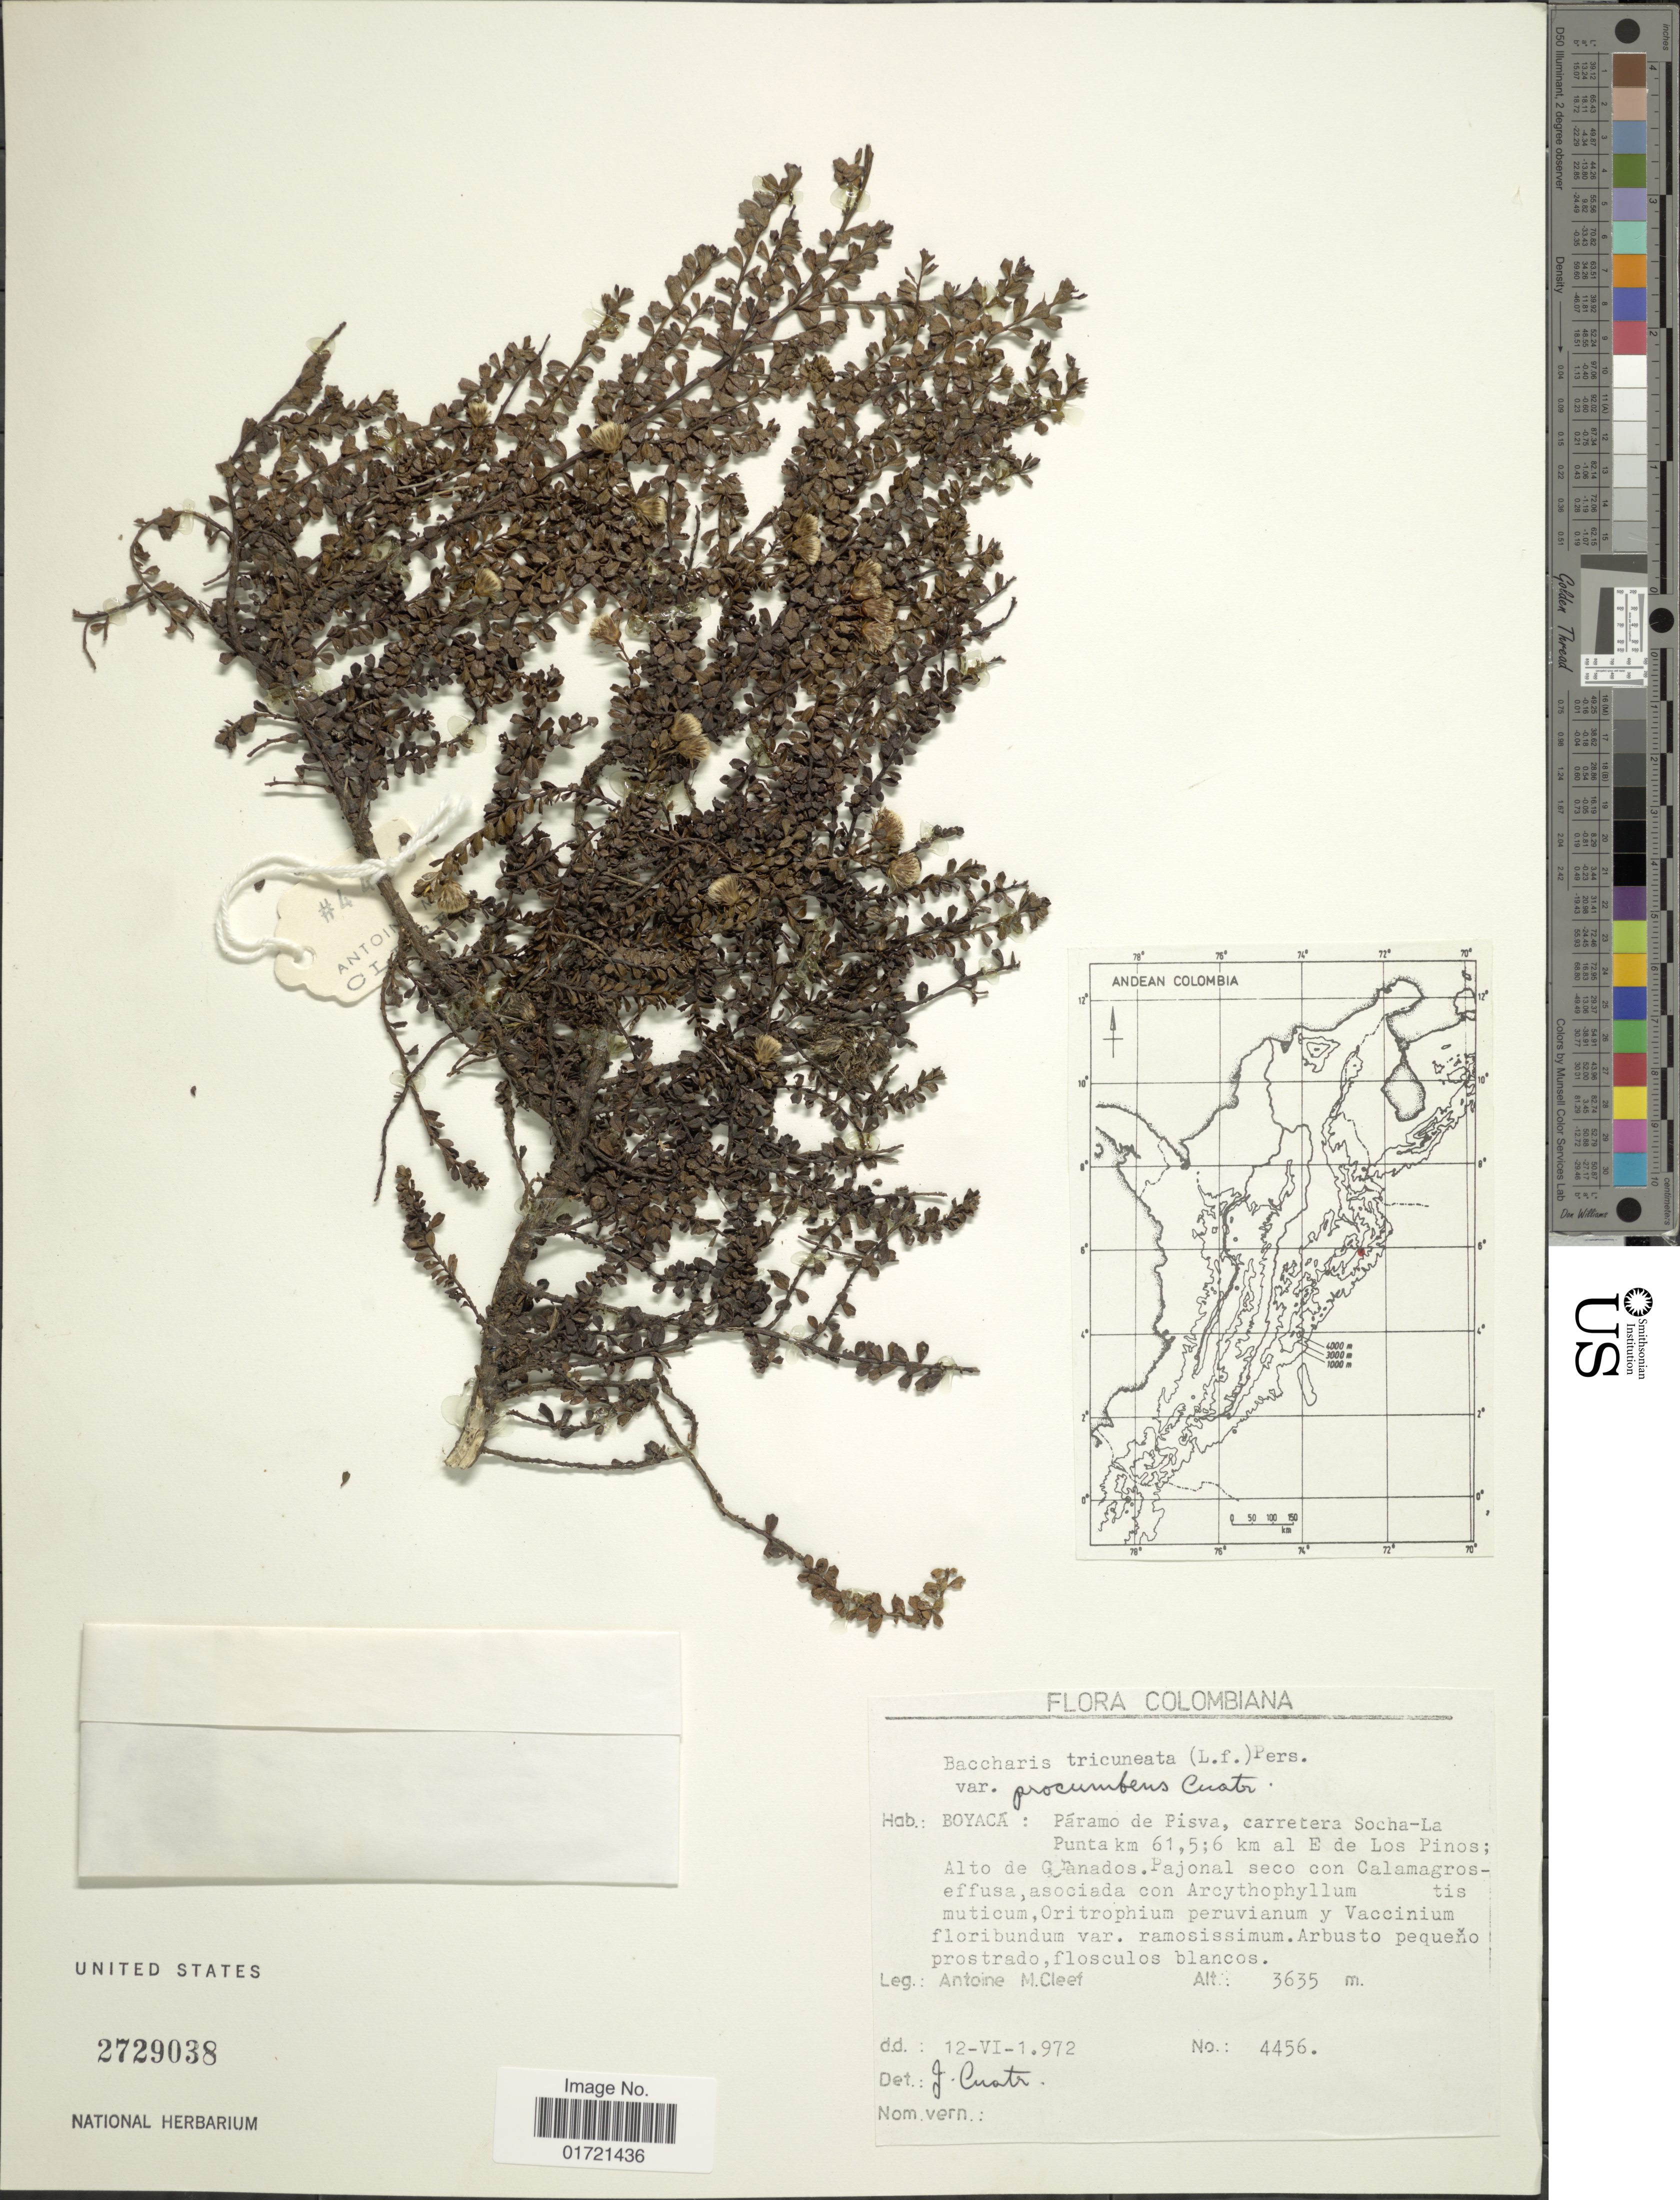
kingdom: Plantae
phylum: Tracheophyta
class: Magnoliopsida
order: Asterales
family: Asteraceae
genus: Baccharis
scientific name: Baccharis tricuneata f. procumbens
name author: Cuatrec.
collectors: A. M. Cleef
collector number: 4456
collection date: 1972-06-12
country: Colombia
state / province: Boyacá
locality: Paramo de Pisva, carretera Socha-La Punta km 61.5 ; 6 km al E de Los Pinos ; Alto de Granados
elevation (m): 3635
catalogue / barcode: US 2729038